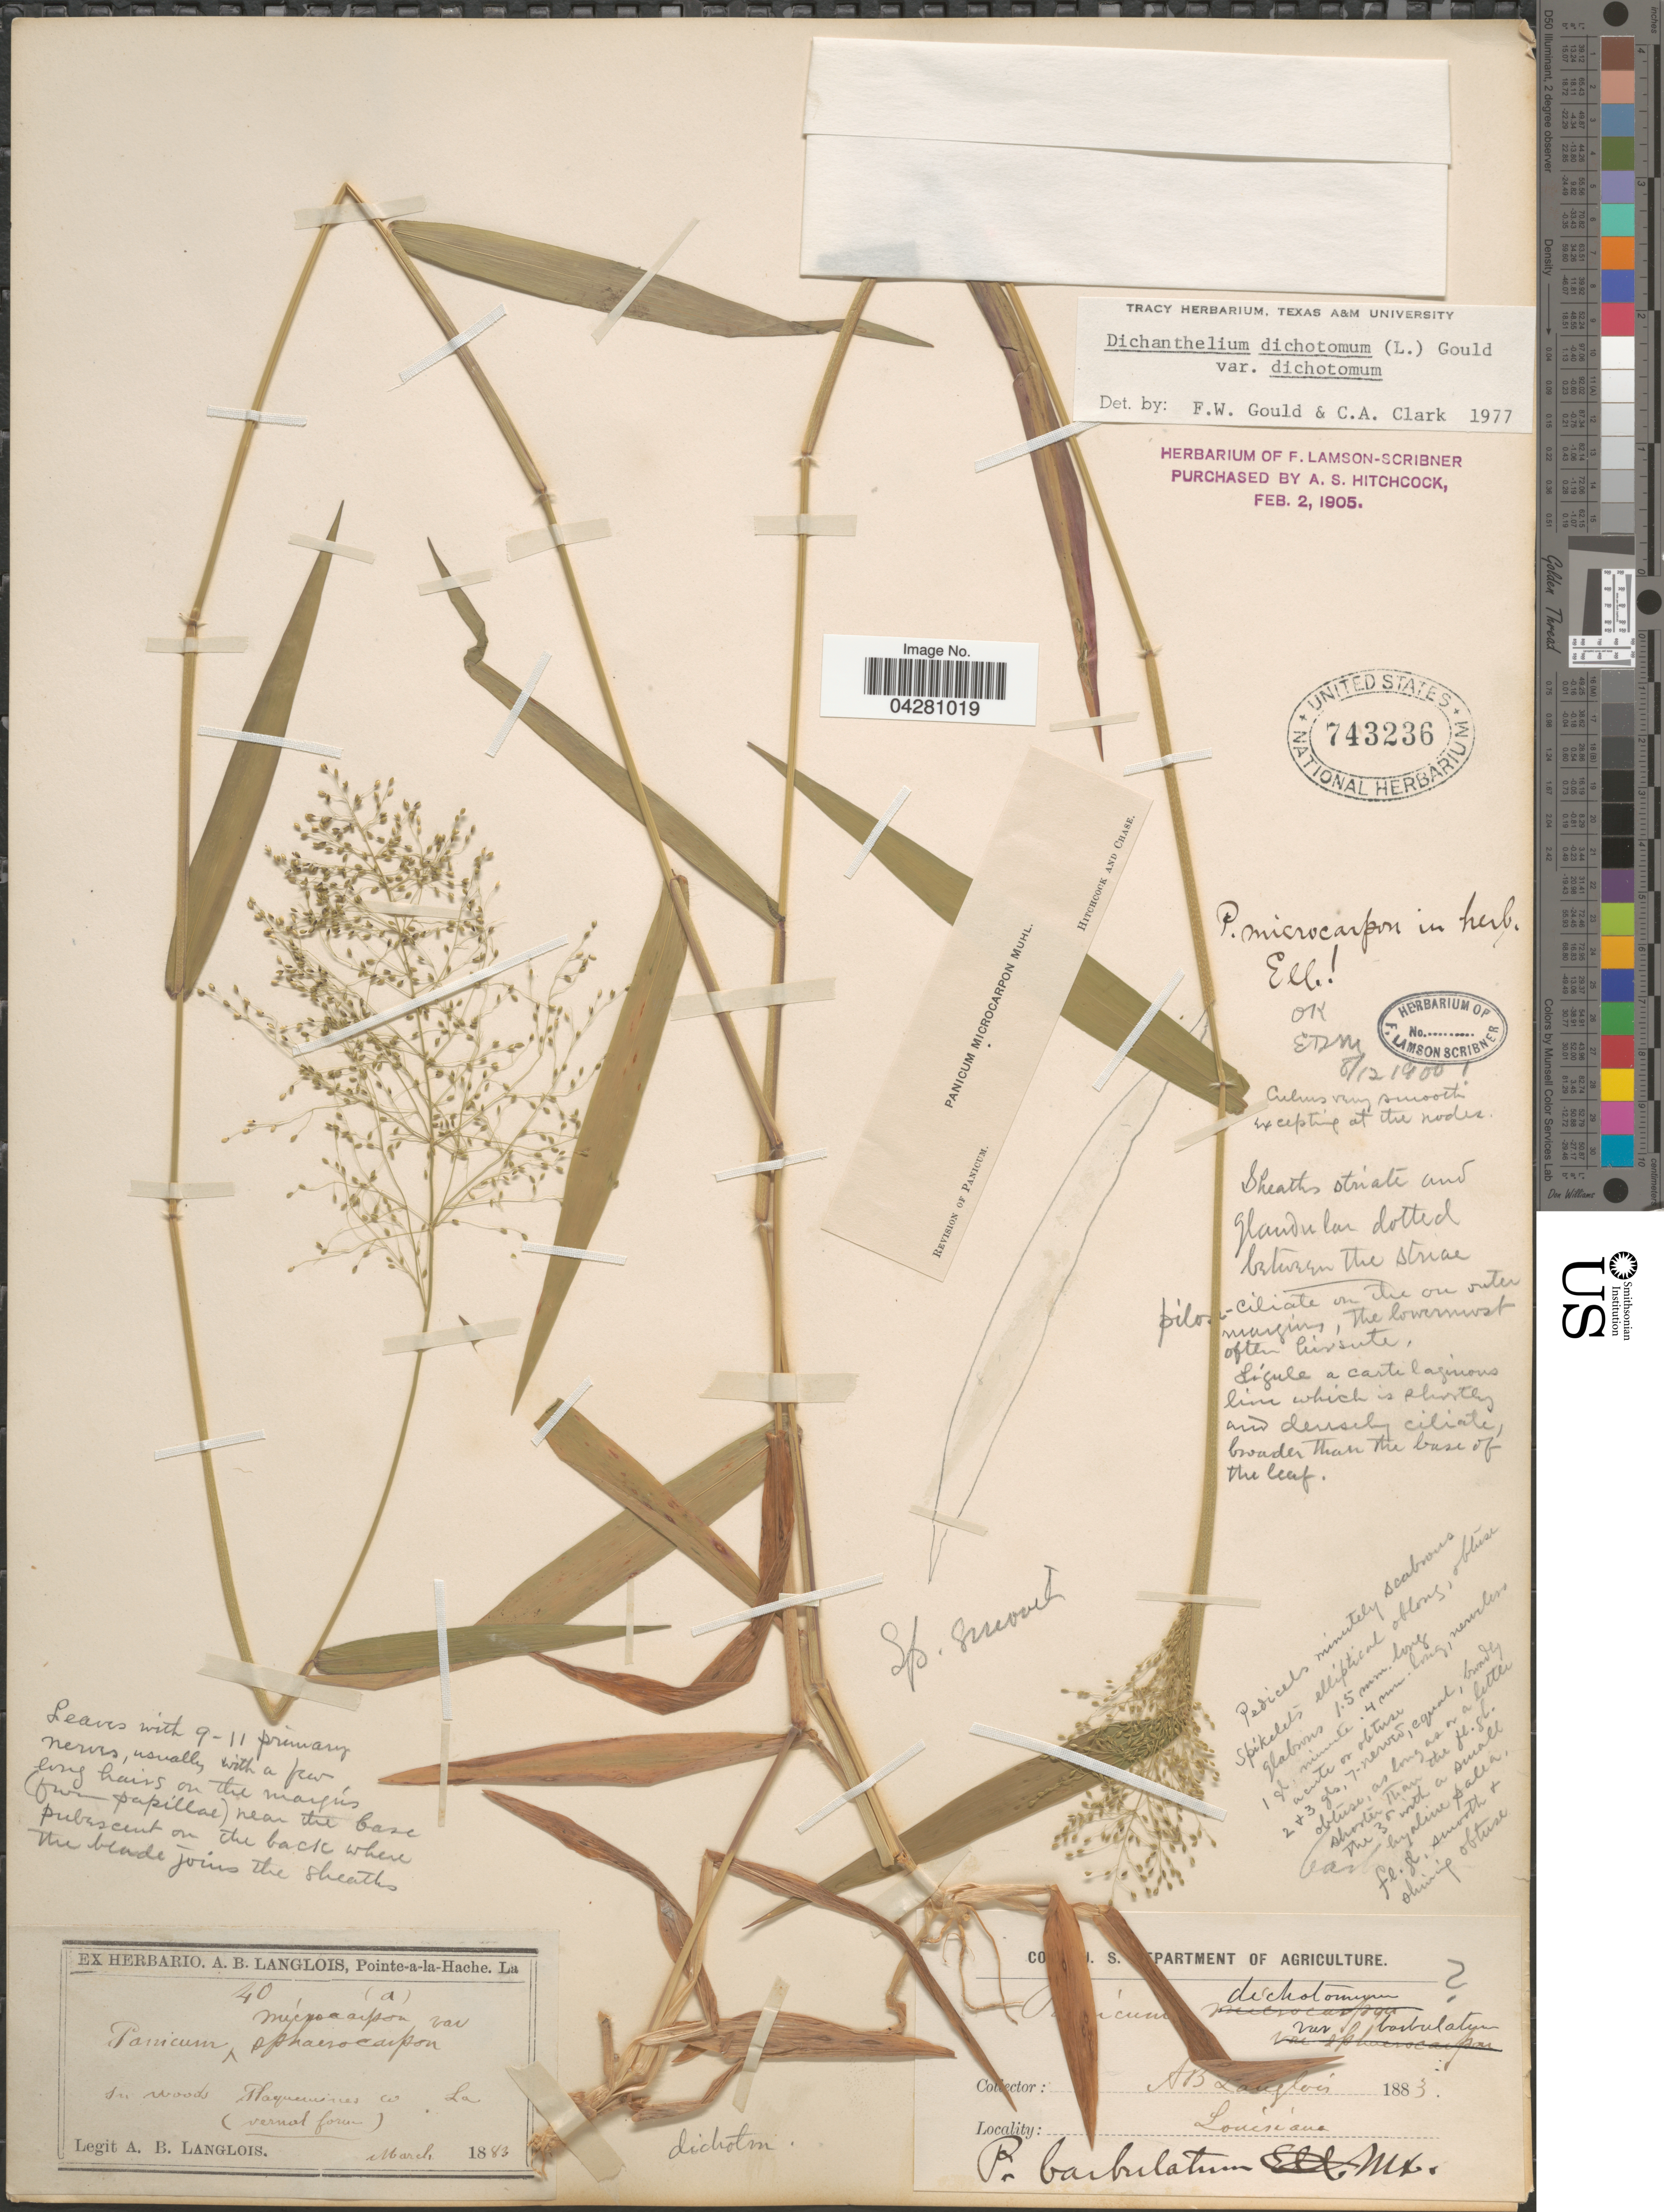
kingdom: Plantae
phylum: Tracheophyta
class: Liliopsida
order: Poales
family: Poaceae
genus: Dichanthelium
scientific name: Dichanthelium dichotomum var. dichotomum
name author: (L.) Gould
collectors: A. Langlois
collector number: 40a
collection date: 1883-03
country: United States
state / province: Louisiana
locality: In woods Plaquemine Co.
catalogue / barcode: US 743236